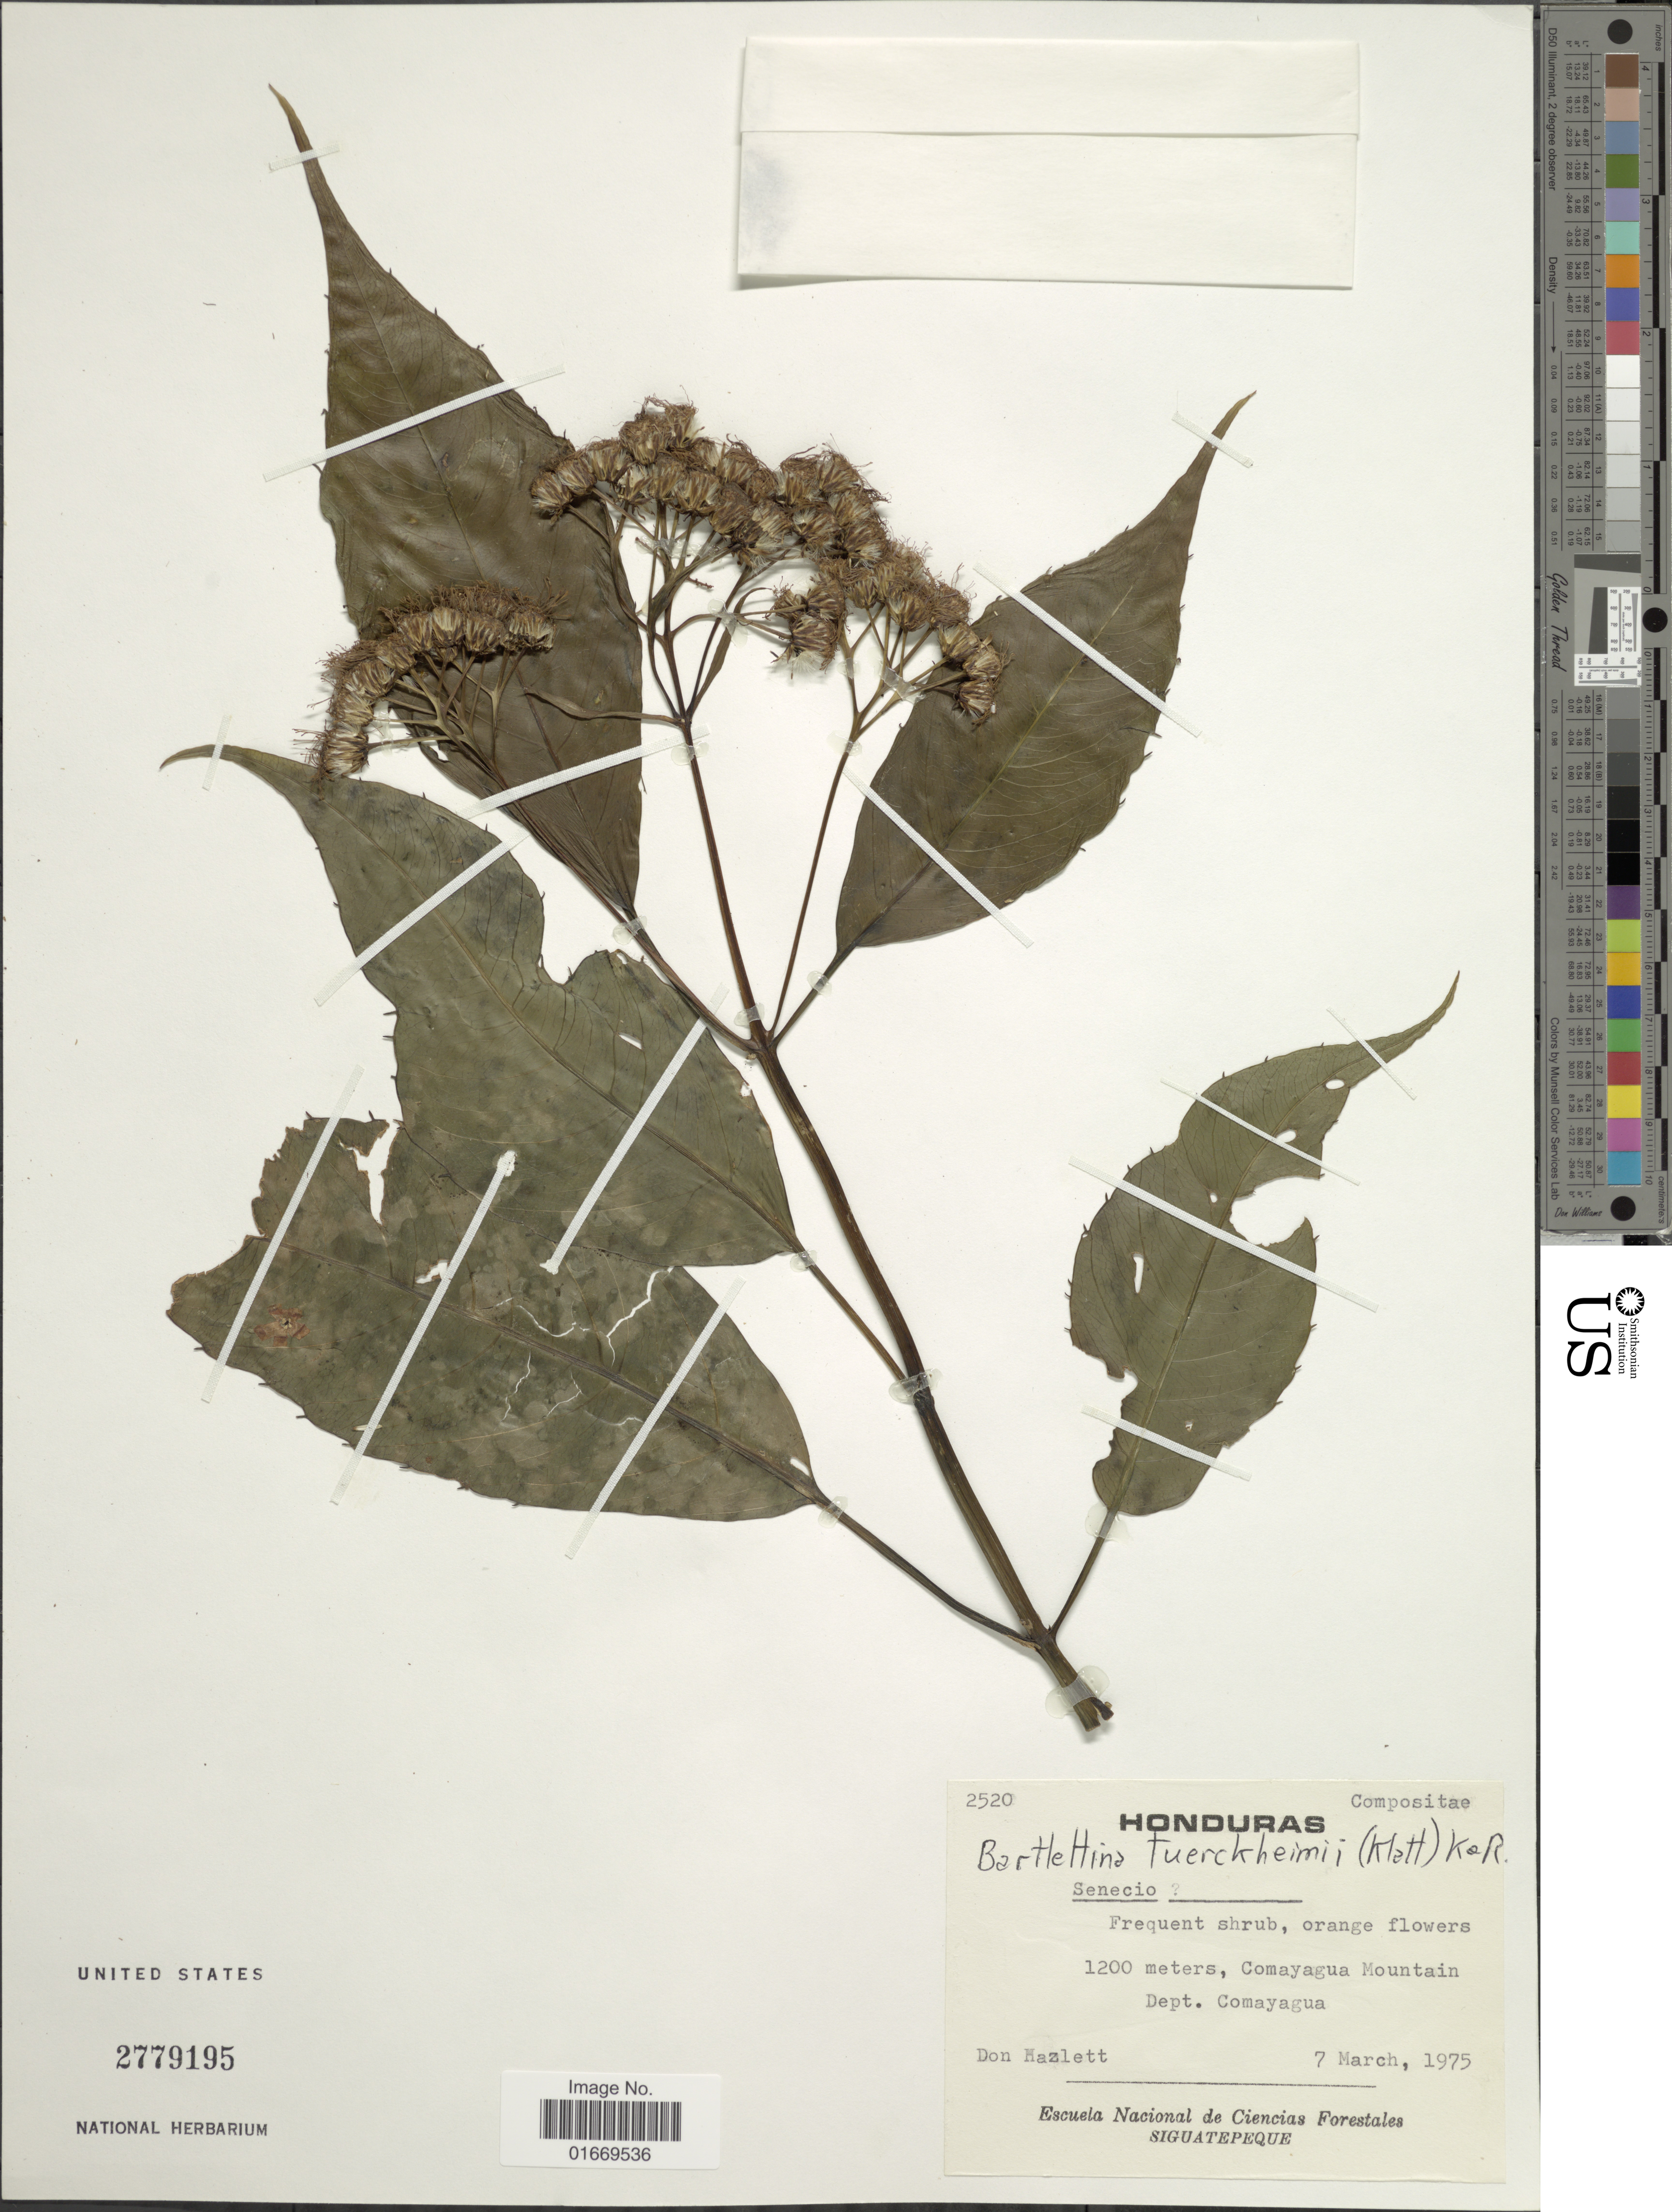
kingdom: Plantae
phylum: Tracheophyta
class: Magnoliopsida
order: Asterales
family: Asteraceae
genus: Bartlettina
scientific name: Bartlettina tuerckheimii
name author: (Klatt) R.M. King & H. Rob.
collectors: D. Hazlett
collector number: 2520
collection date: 1975-03-07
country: Honduras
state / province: Comayagua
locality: Comayagua Mountain, Dept. Comayagua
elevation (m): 1200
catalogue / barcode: US 2779195